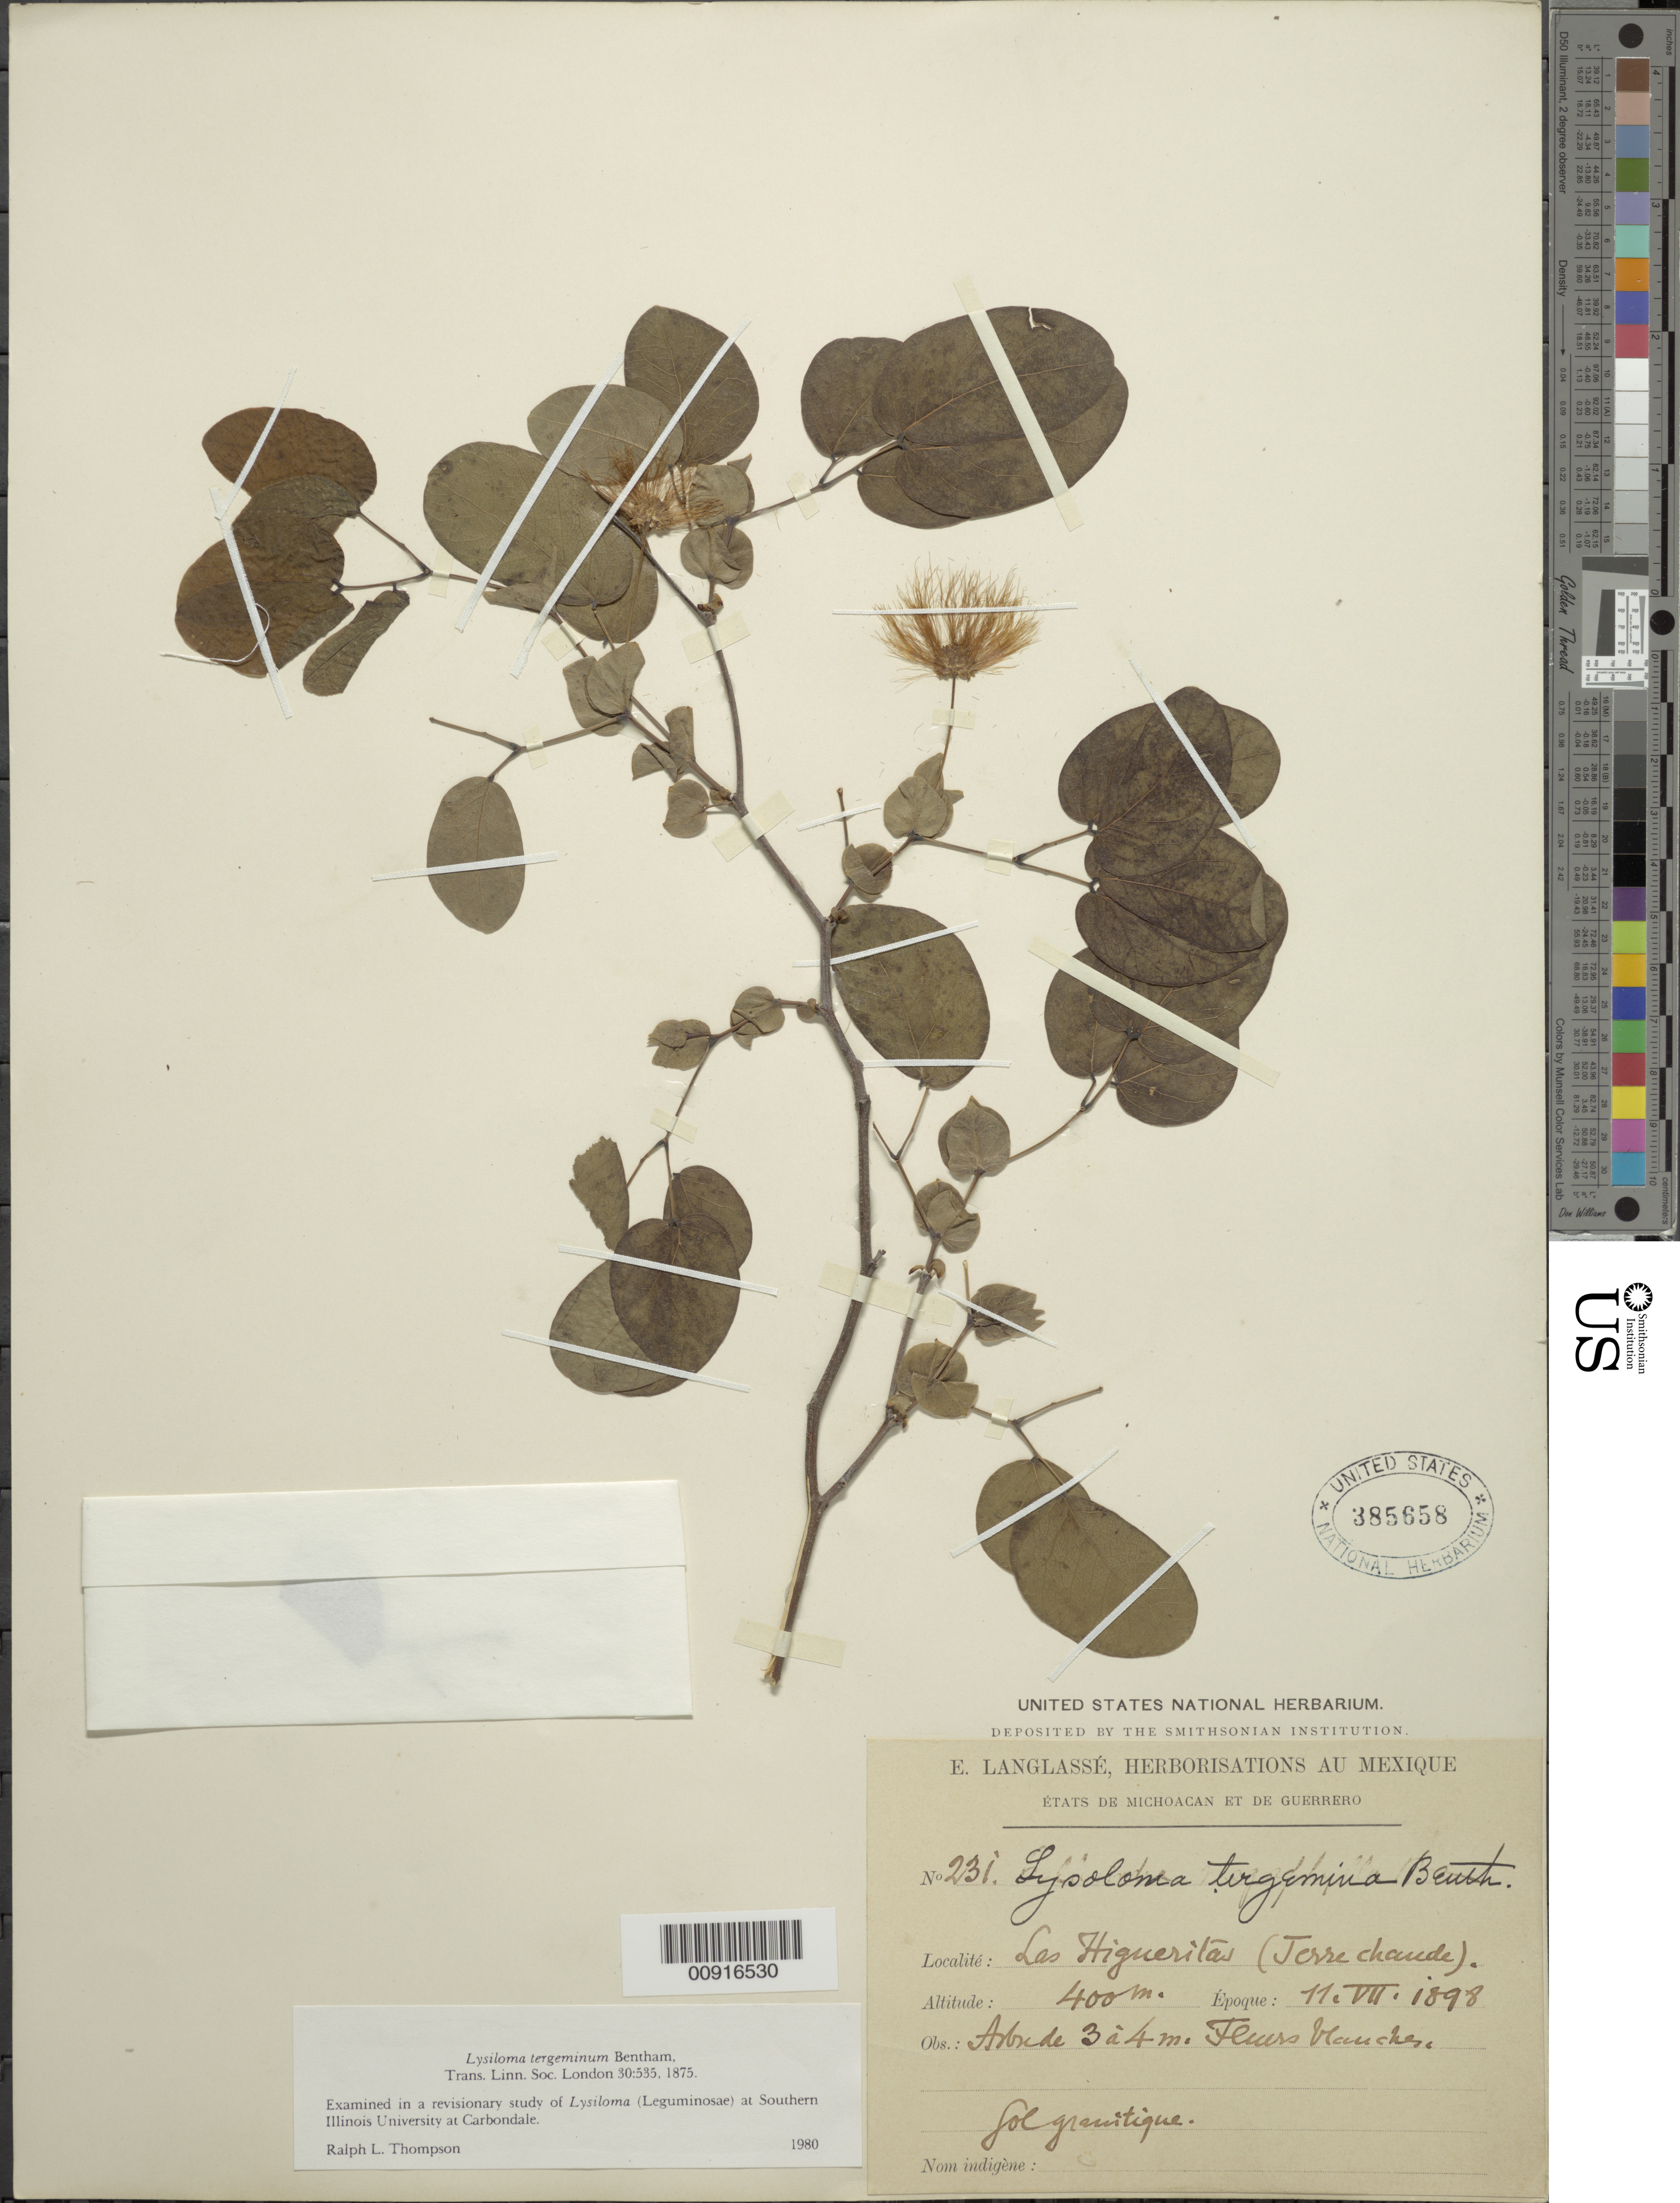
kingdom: Plantae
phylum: Tracheophyta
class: Magnoliopsida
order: Fabales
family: Fabaceae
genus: Lysiloma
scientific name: Lysiloma tergeminum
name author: Benth.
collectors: E. Langlassé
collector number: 231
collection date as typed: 11 Jul 1898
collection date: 1898-07-11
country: Mexico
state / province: Guerrero / Michoacán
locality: Las Higueritas (Terre chaude), États de Michoacán et de Guerrero.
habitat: Sol granitique.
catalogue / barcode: US 385658